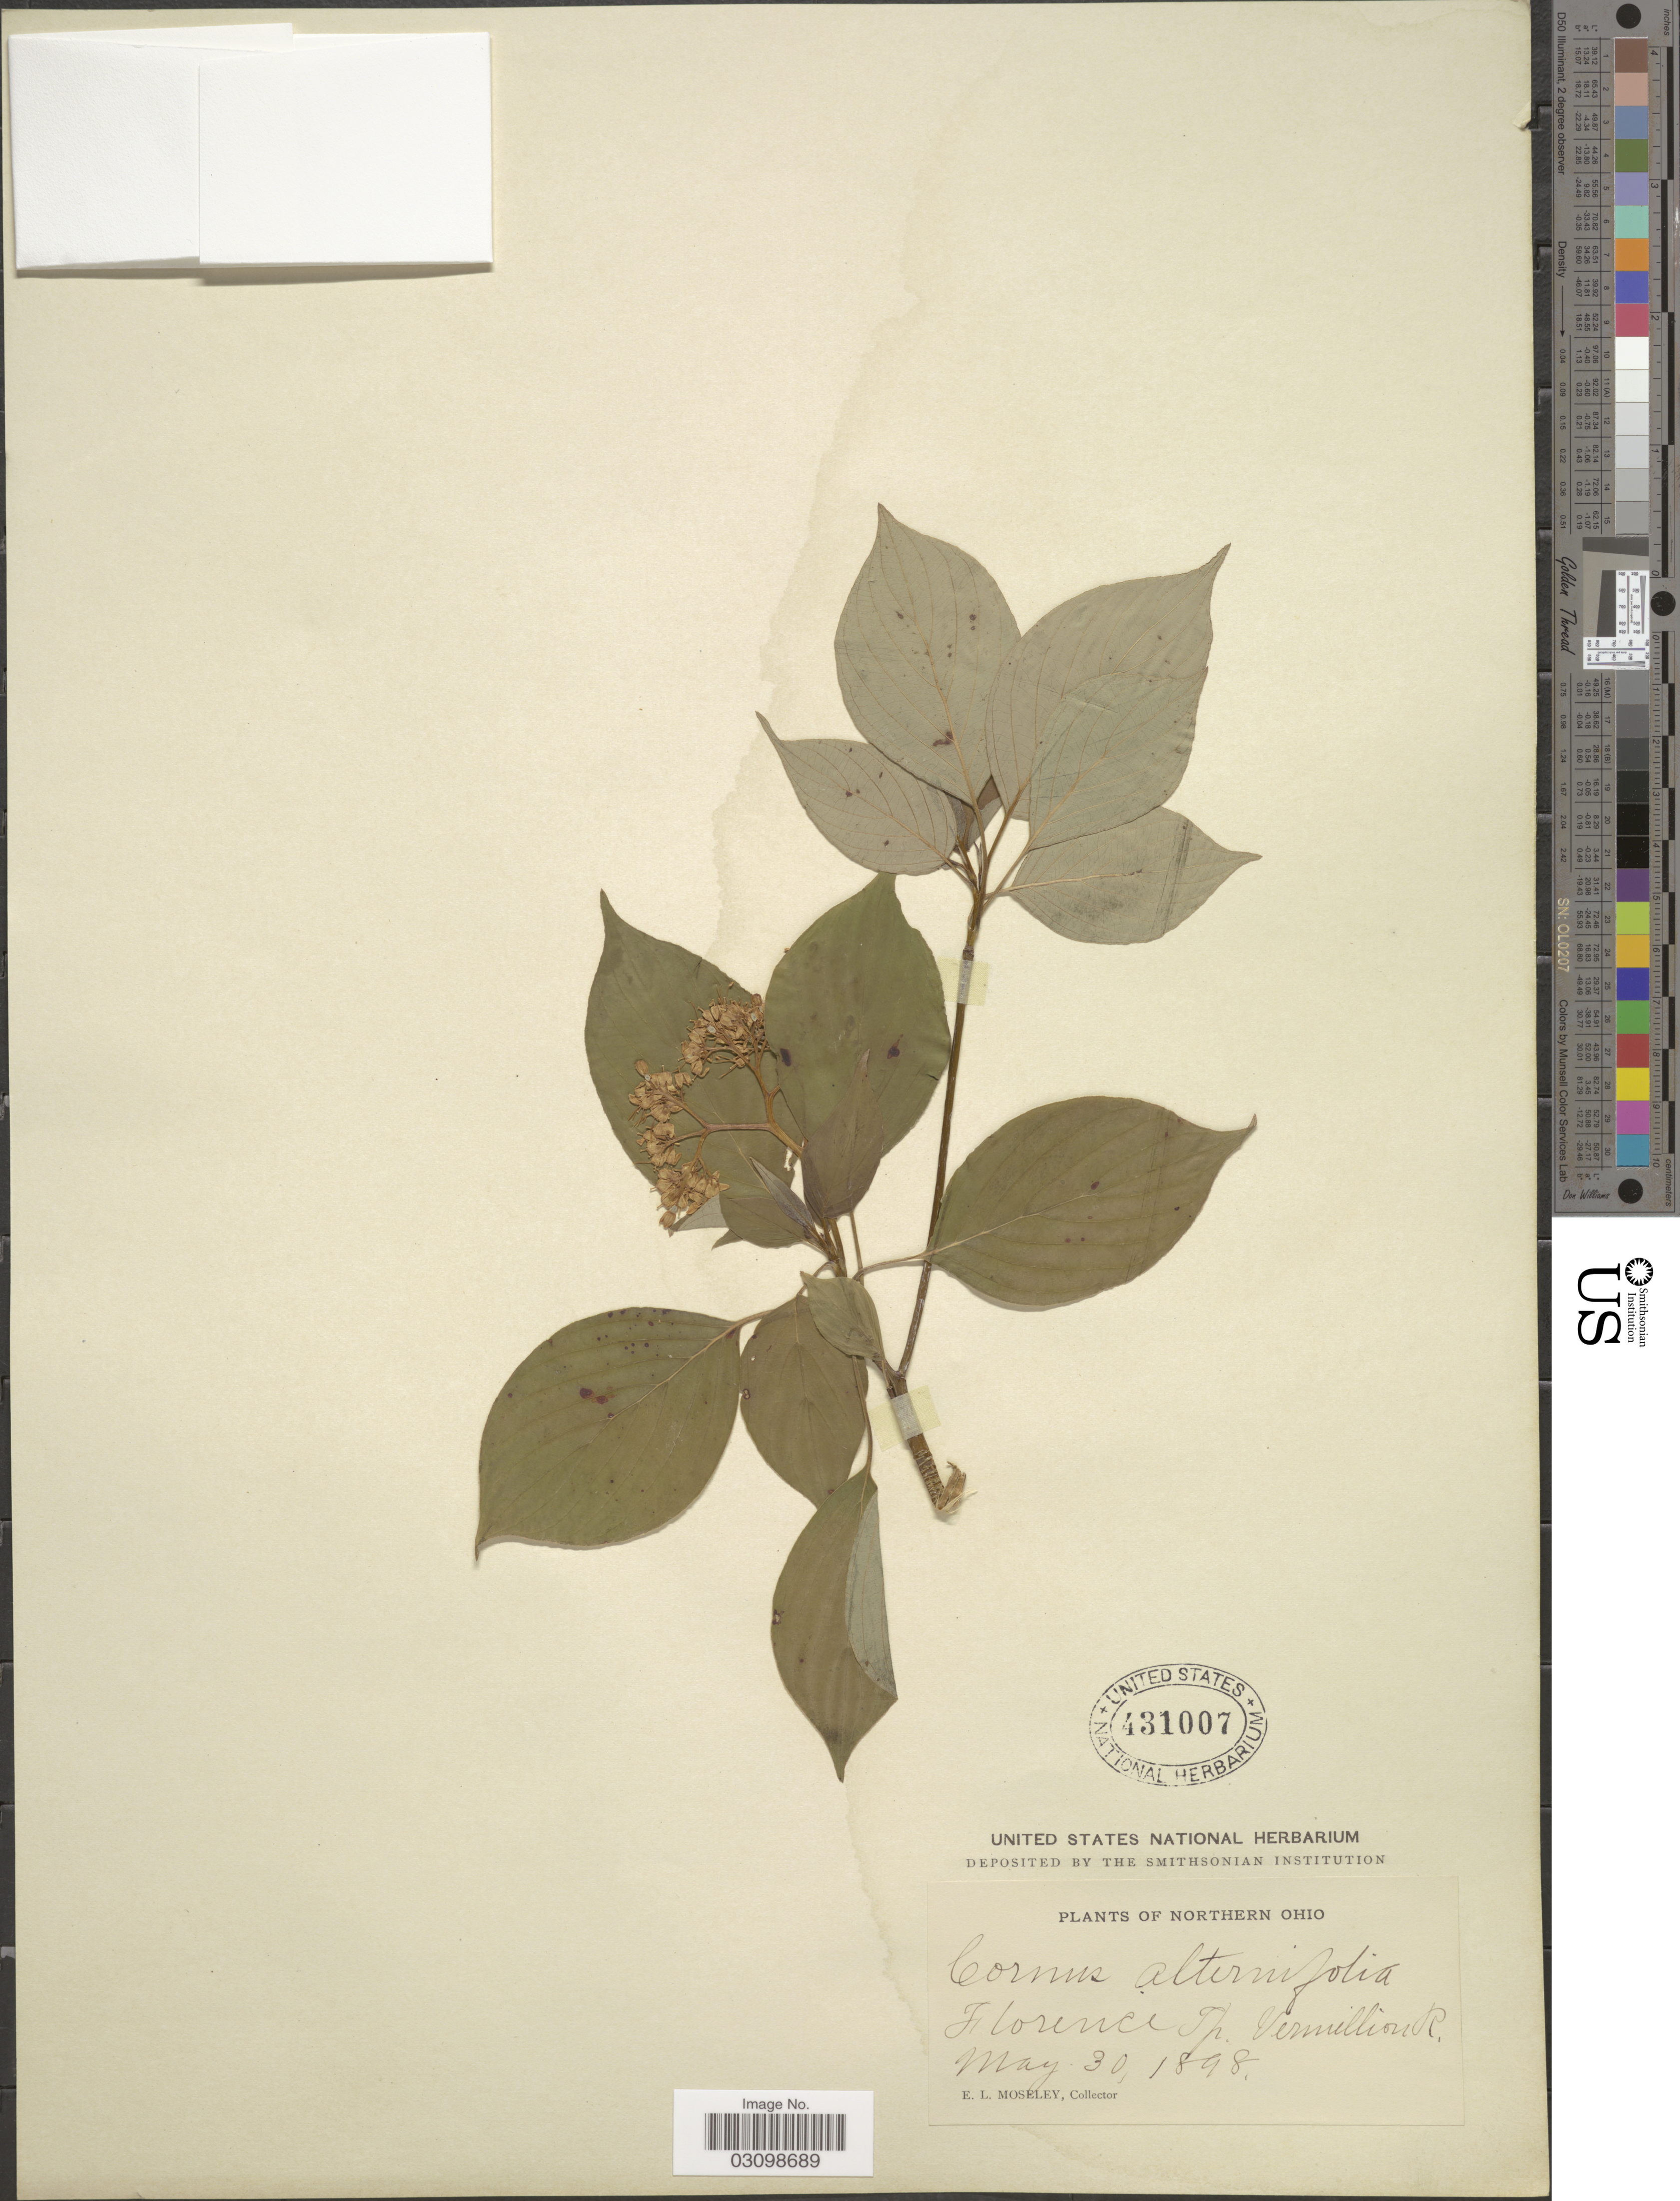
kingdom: Plantae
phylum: Tracheophyta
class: Magnoliopsida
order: Cornales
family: Cornaceae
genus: Cornus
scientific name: Cornus alternifolia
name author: L.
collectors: E. Moseley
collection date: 1898-05-30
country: United States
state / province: Ohio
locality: Northern Ohio. Florence Tp. Vermillion R.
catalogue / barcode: US 431007